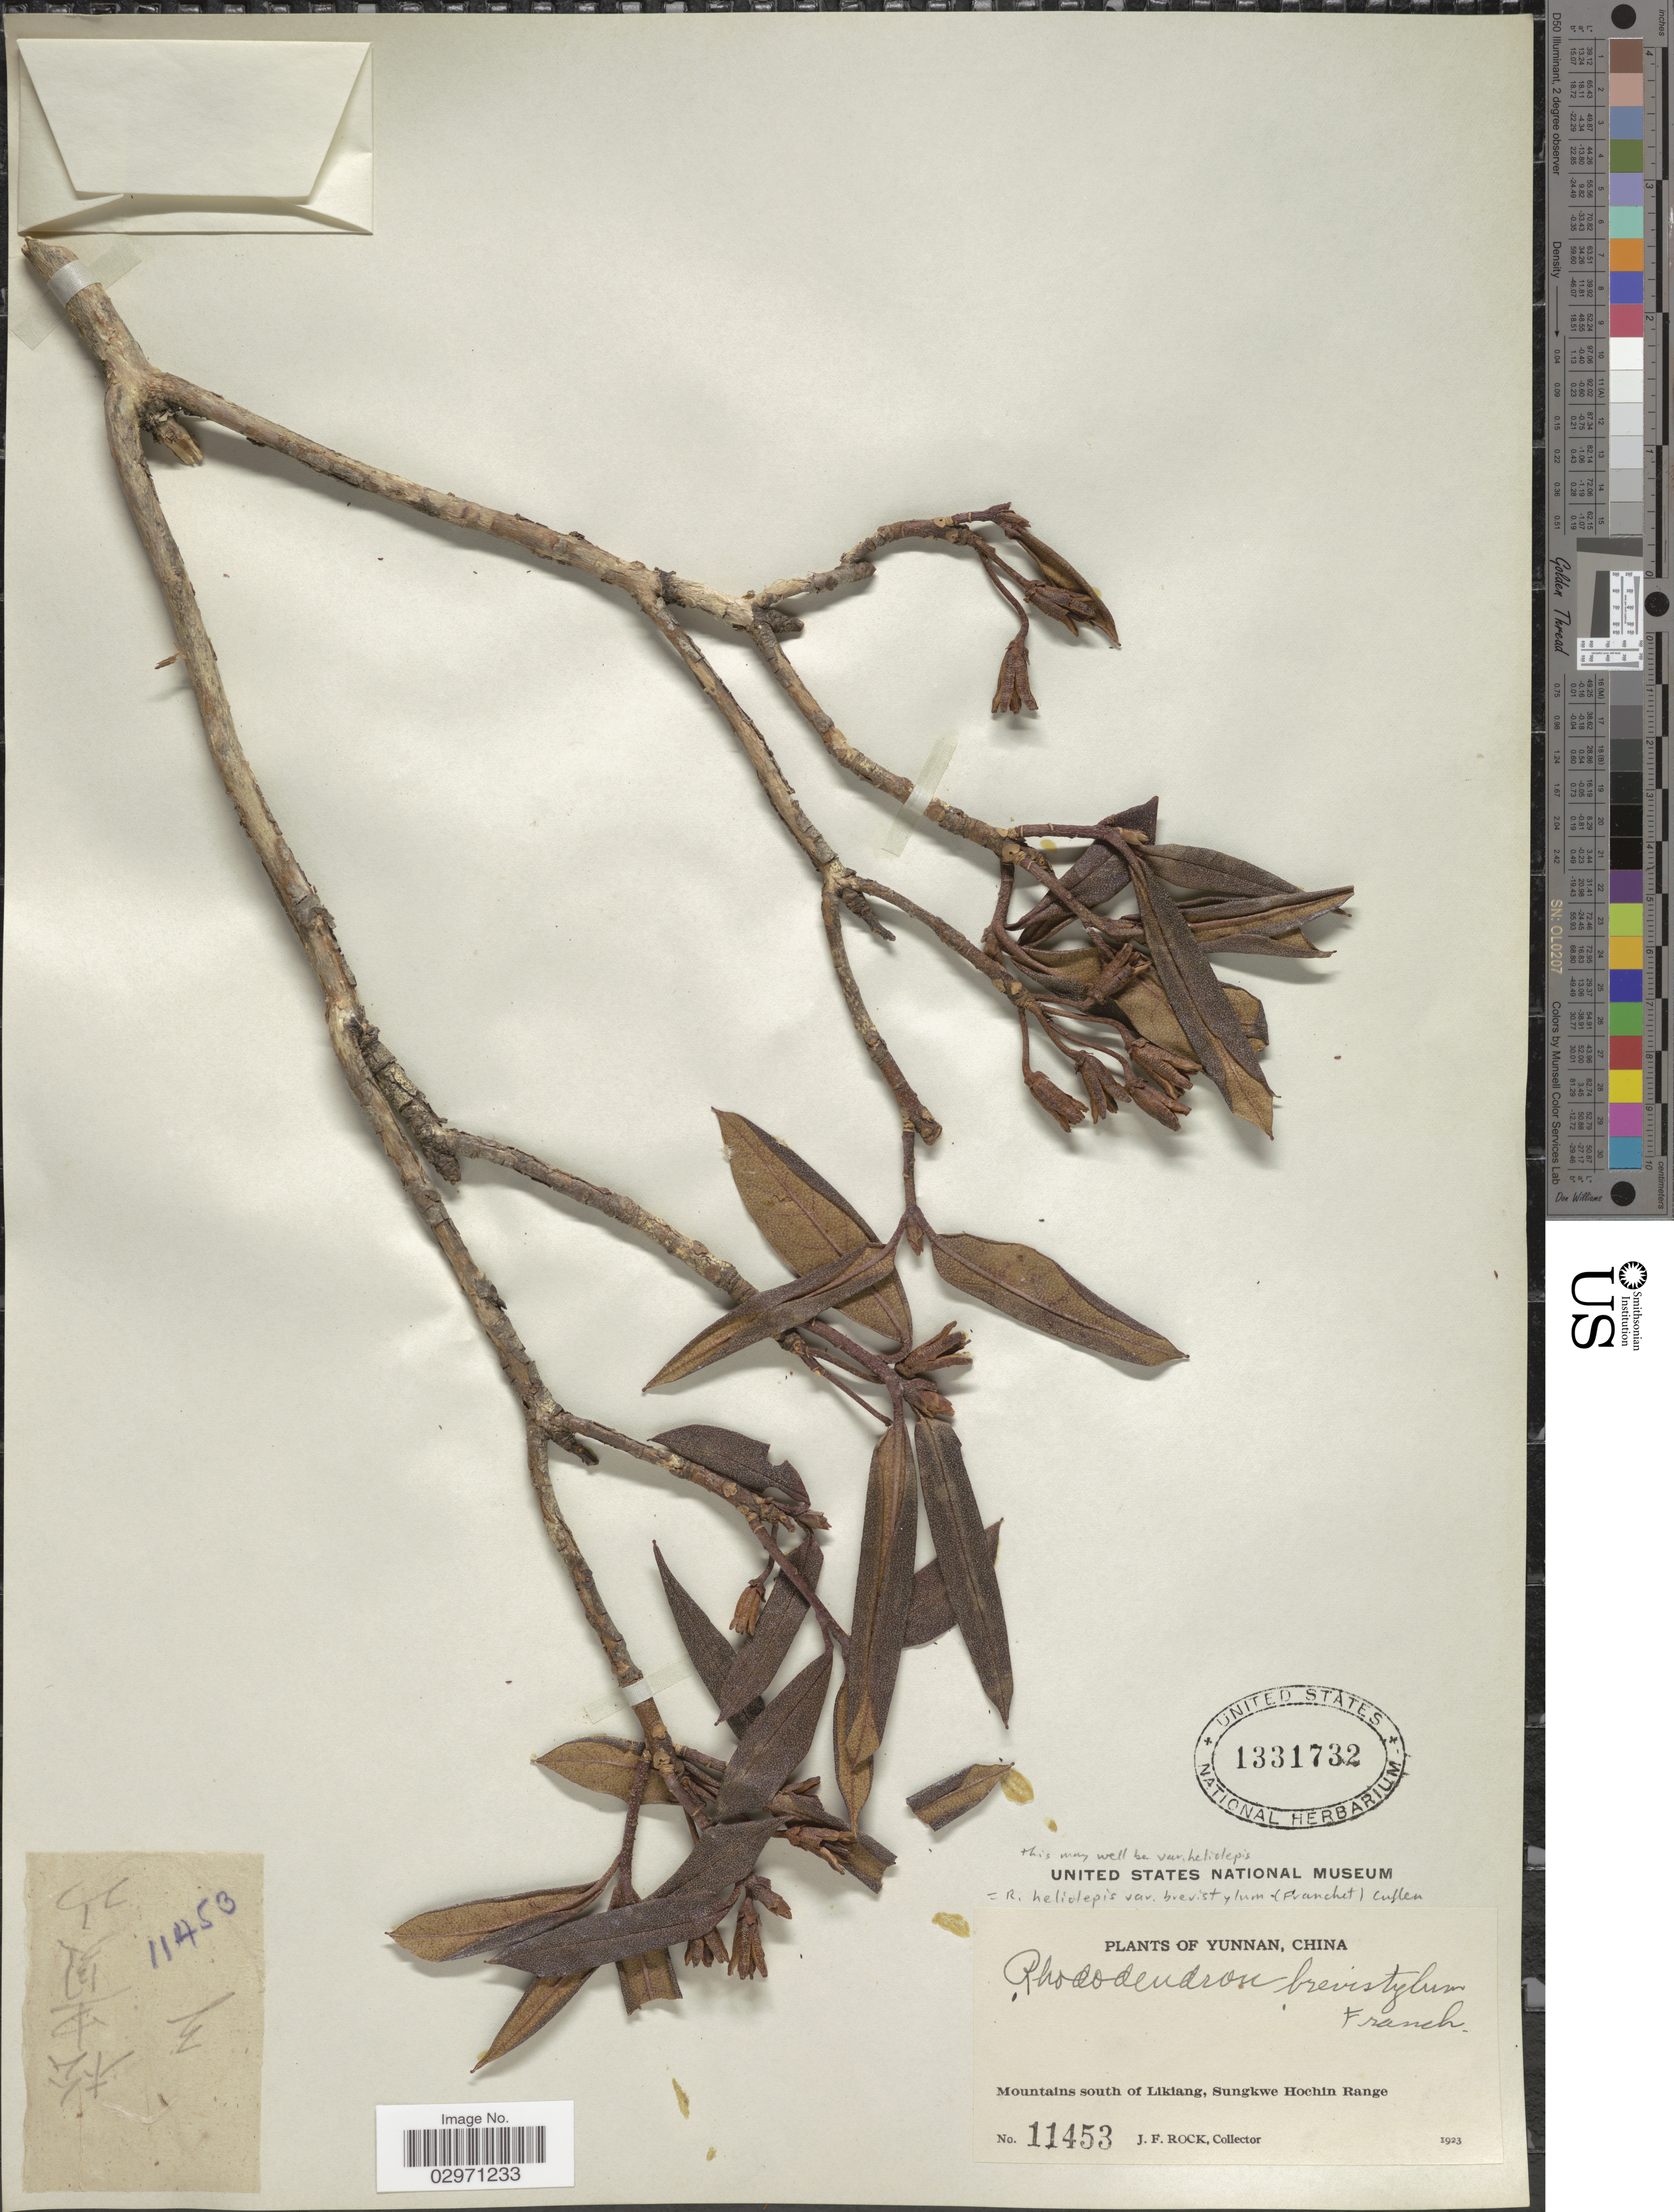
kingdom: Plantae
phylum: Tracheophyta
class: Magnoliopsida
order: Ericales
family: Ericaceae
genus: Rhododendron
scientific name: Rhododendron heliolepis var. brevistylum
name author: (Franch.) Cullen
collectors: J. Rock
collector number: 11453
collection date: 1923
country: China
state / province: Yunnan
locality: Mountains south of Likiang, Sungkwe Hochin Range.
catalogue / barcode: US 1331732